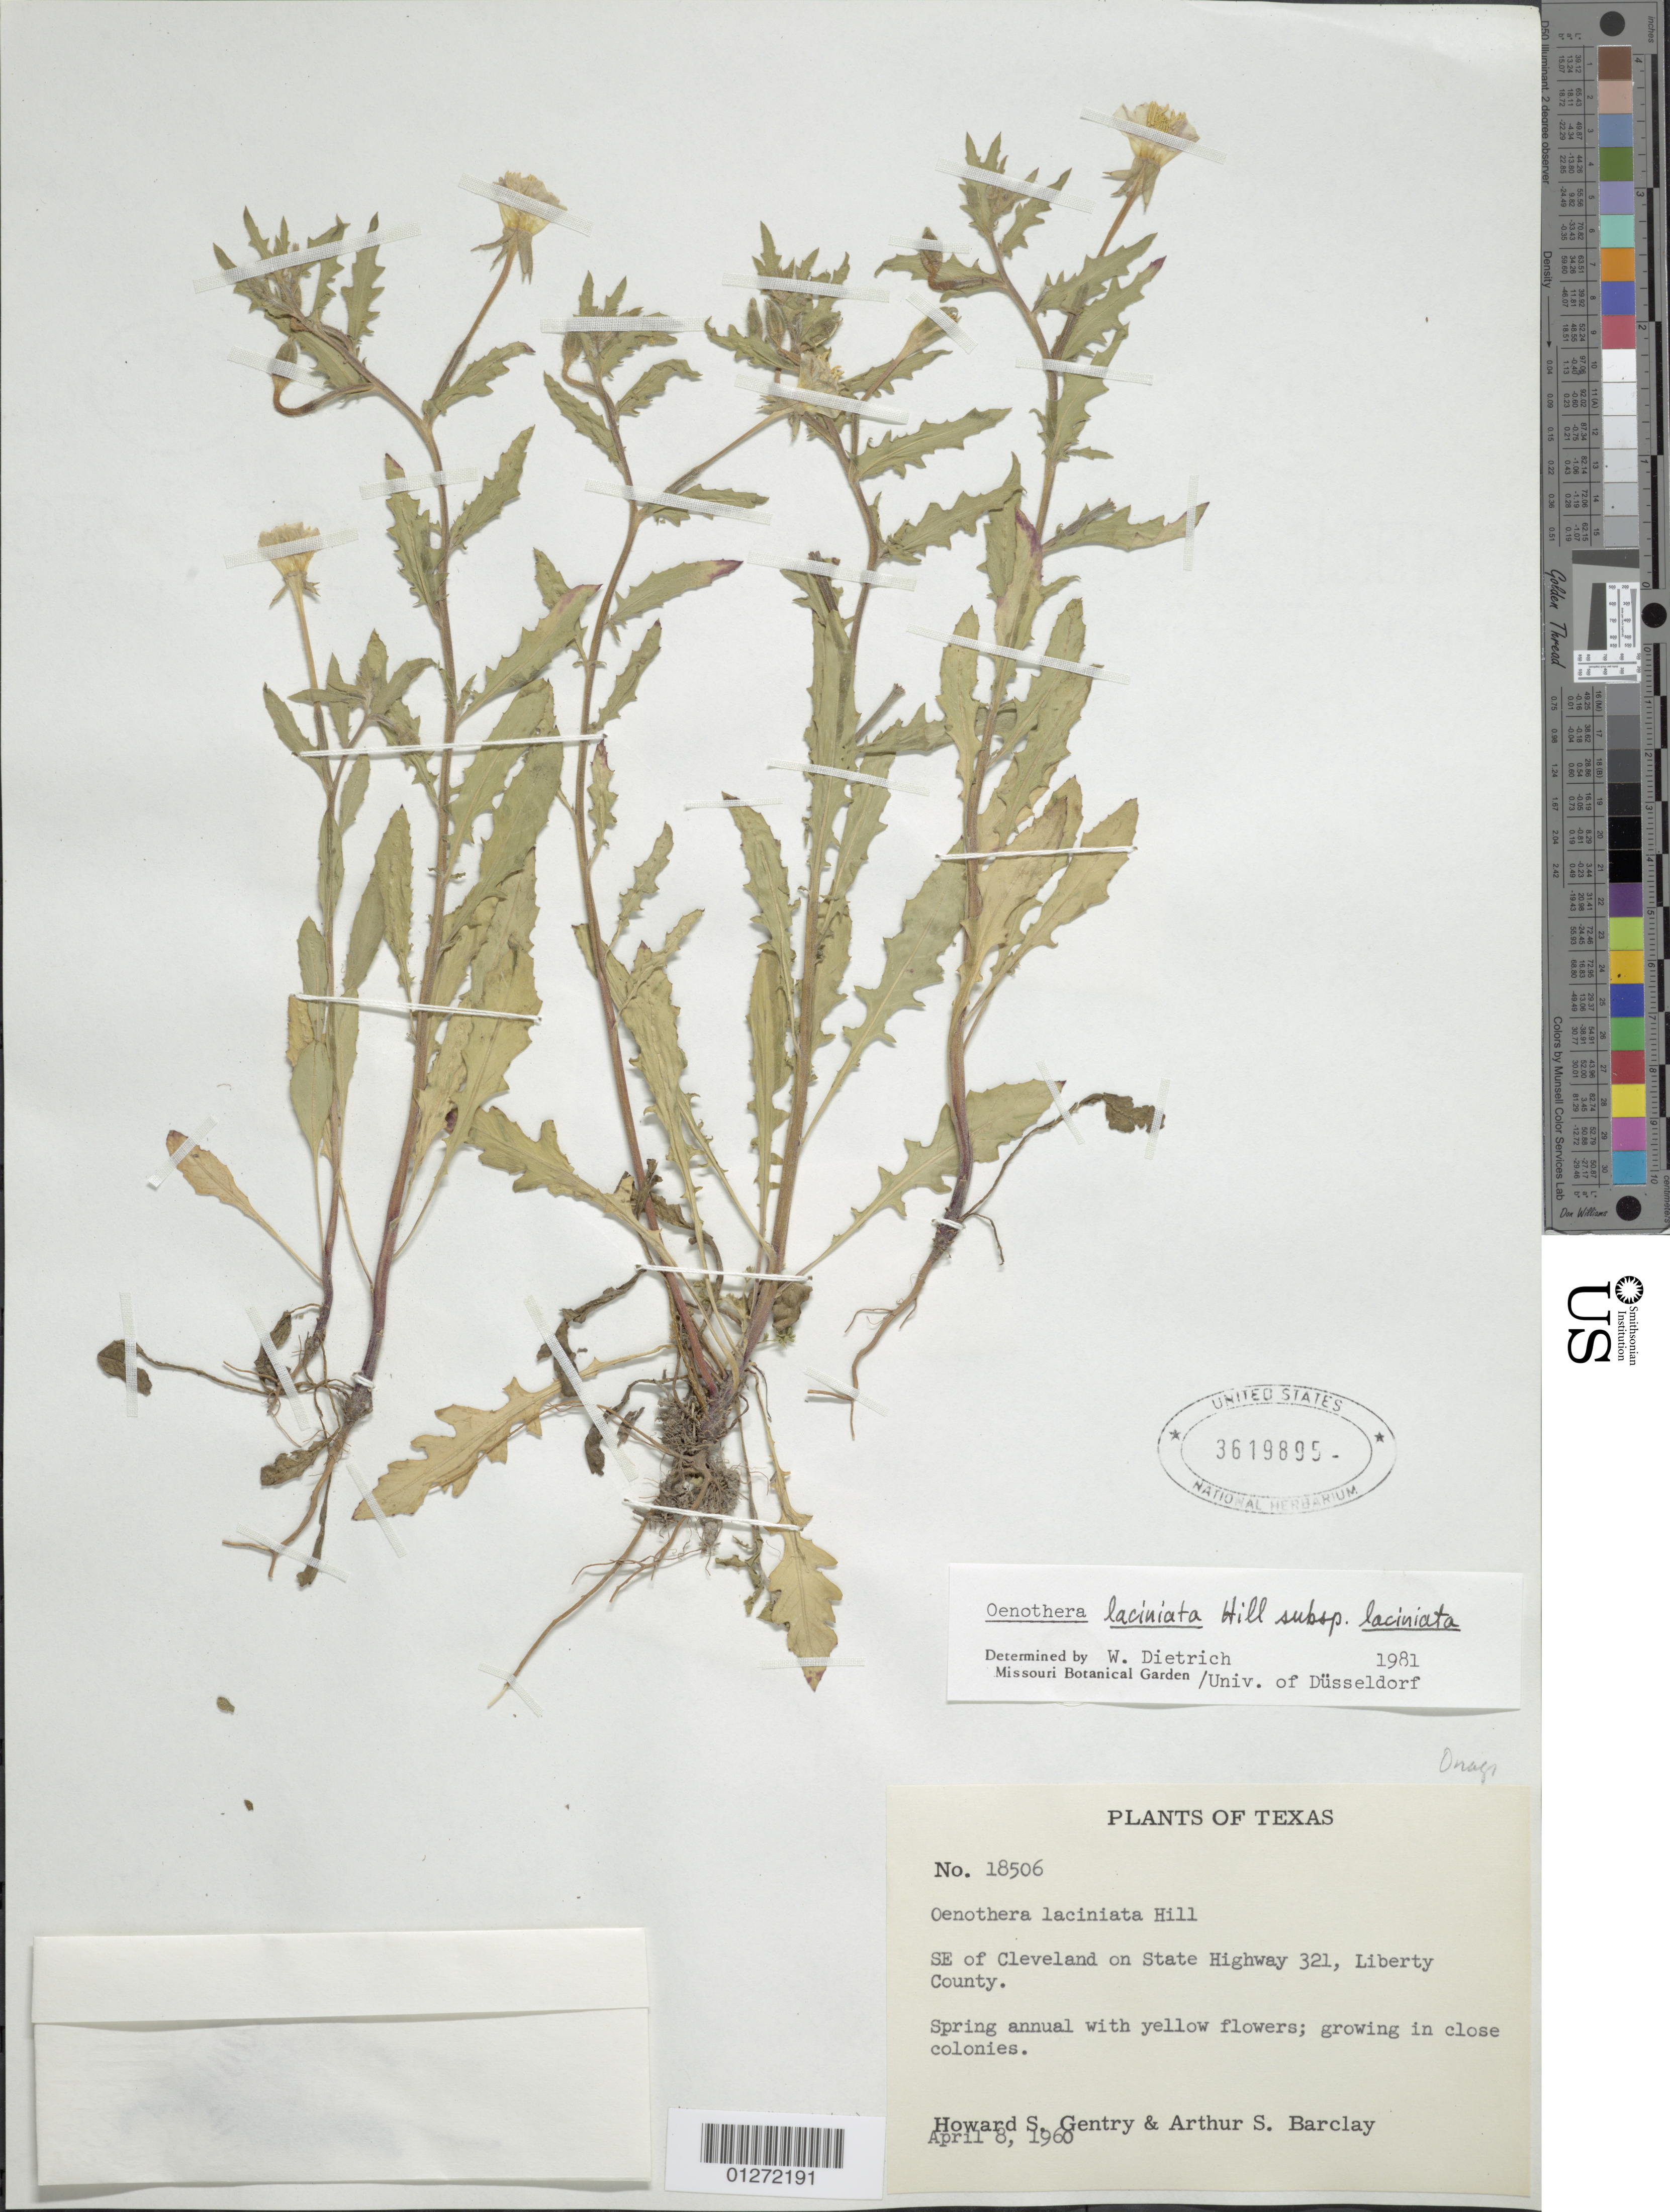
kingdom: Plantae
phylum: Tracheophyta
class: Magnoliopsida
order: Myrtales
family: Onagraceae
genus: Oenothera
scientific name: Oenothera laciniata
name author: Hill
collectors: H. S. Gentry & A. S. Barclay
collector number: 18506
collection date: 1960-04-08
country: United States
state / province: Texas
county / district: Liberty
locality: Se of Cleveland on State Hwy 321.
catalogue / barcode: US 3619895